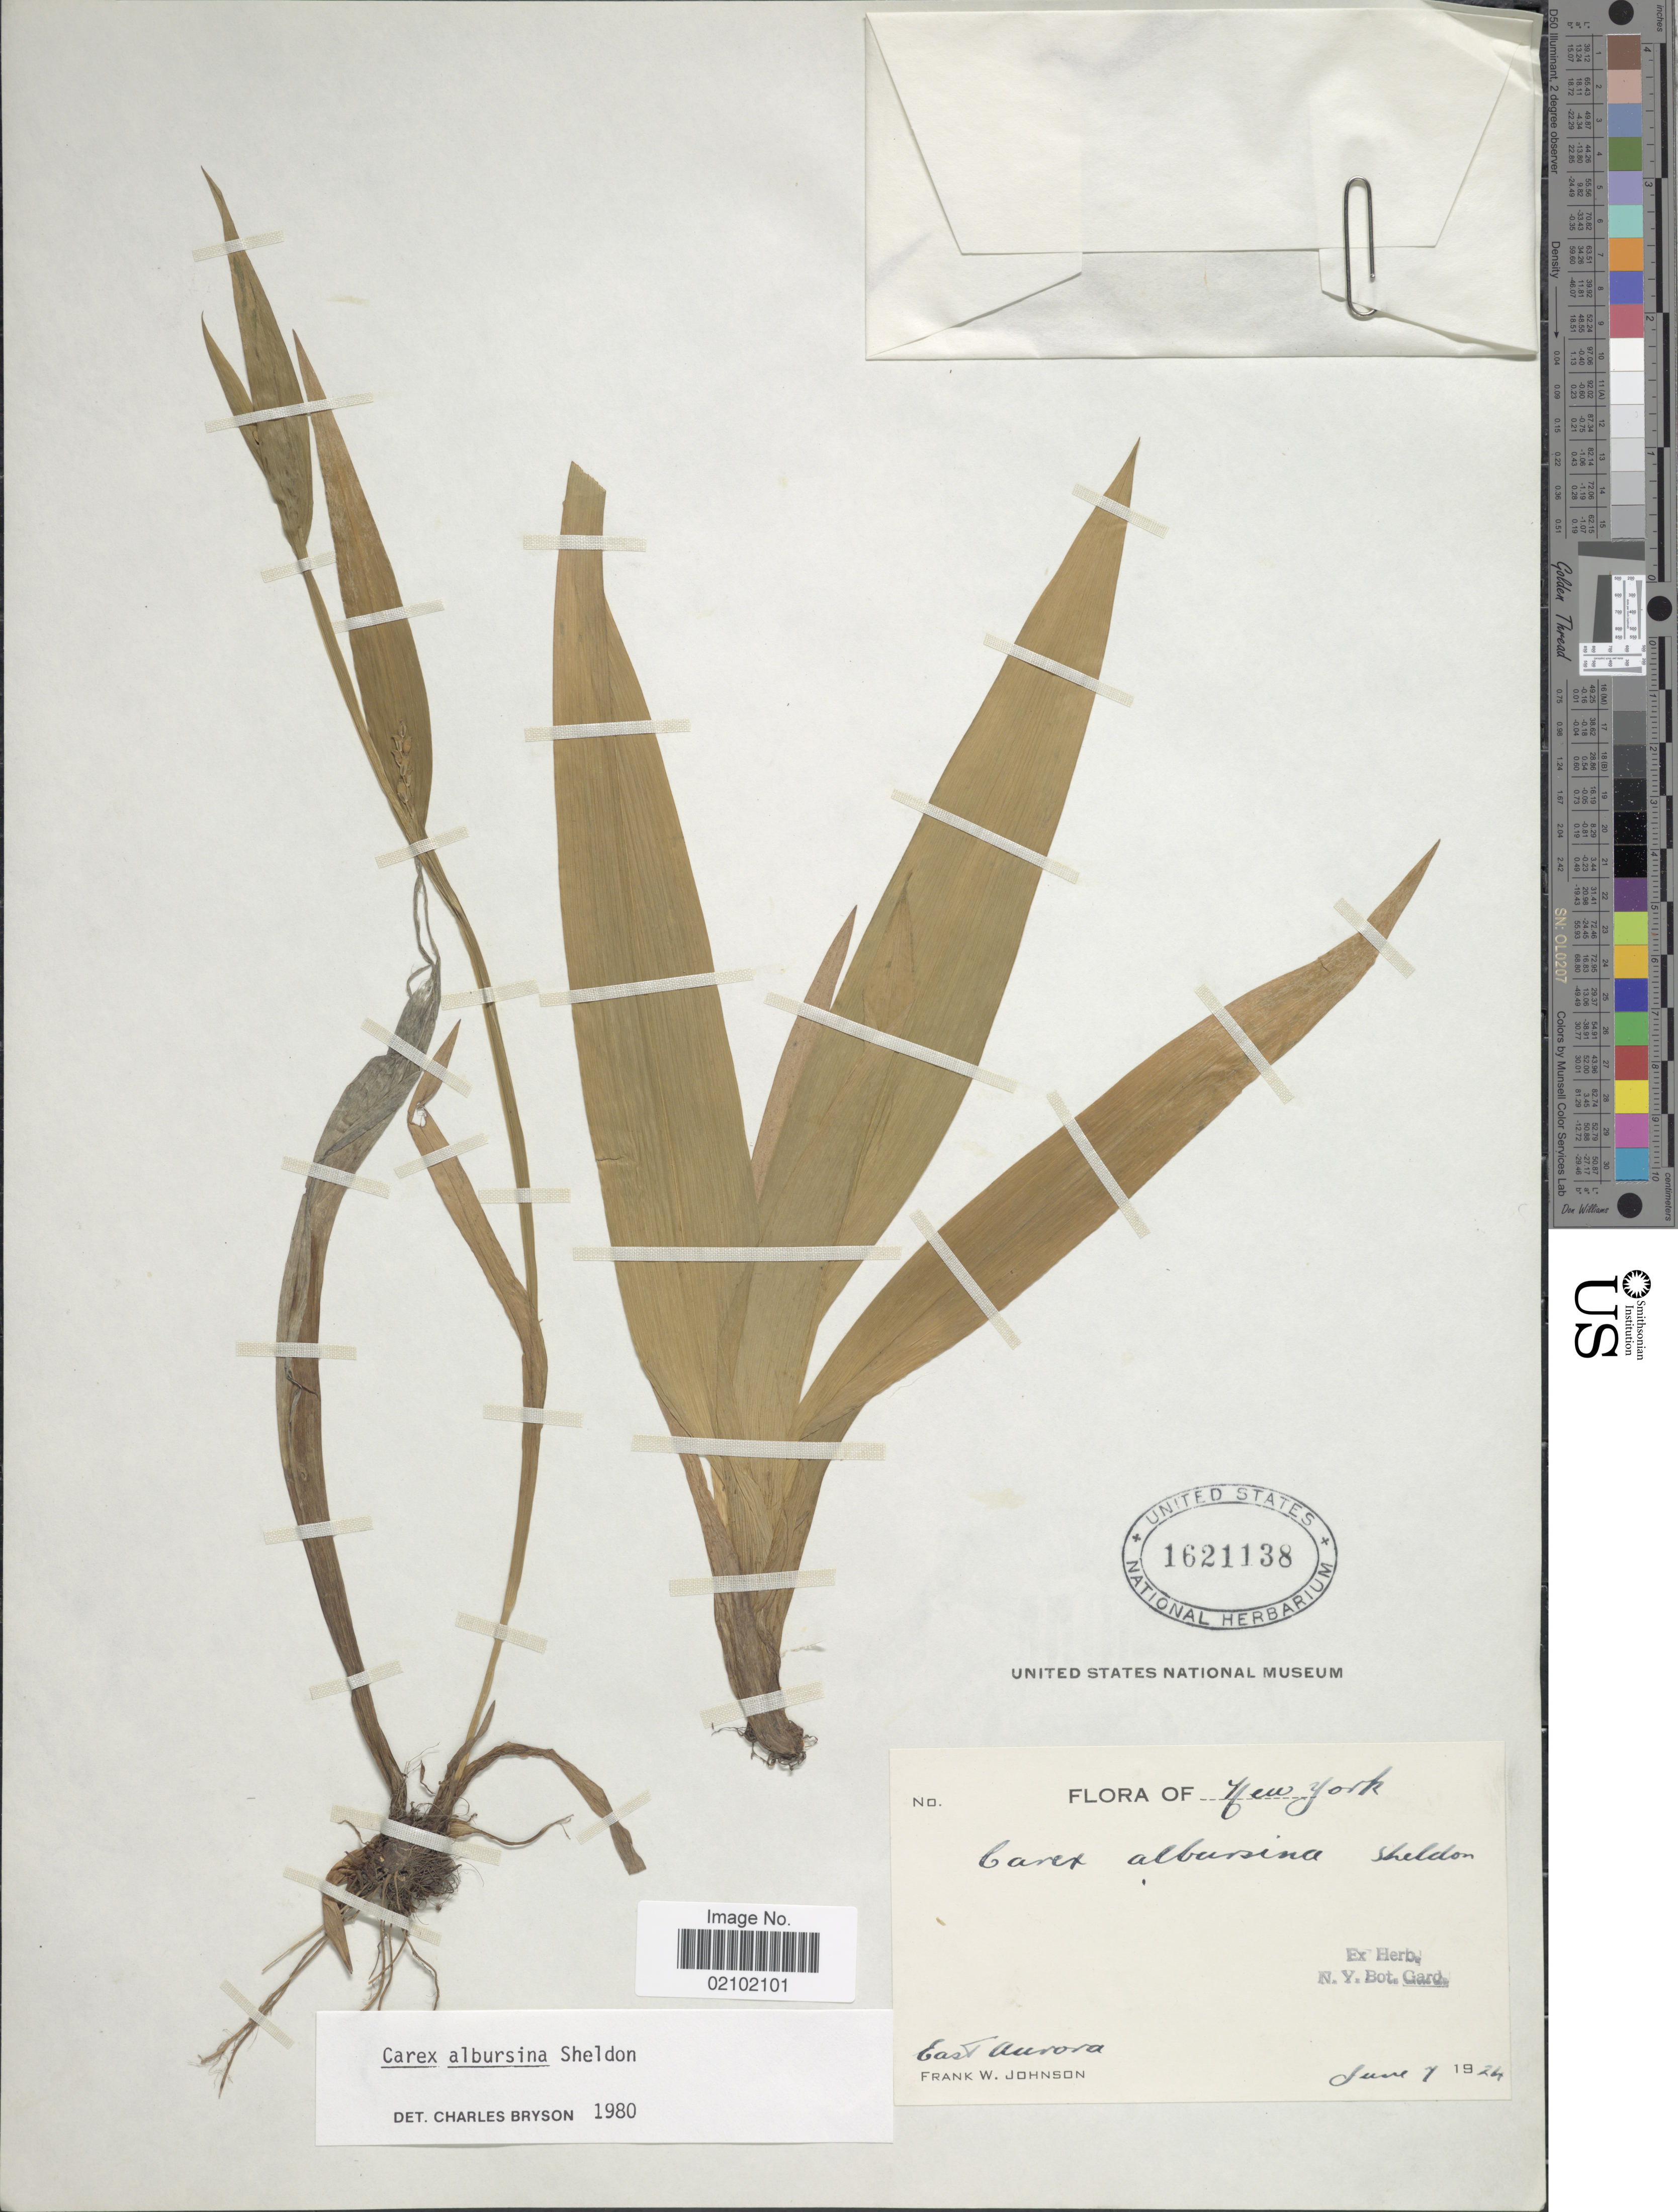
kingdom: Plantae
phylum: Tracheophyta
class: Liliopsida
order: Poales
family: Cyperaceae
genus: Carex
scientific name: Carex albursina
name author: E. Sheld.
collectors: F. W. Johnson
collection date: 1924-06-07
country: United States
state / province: New York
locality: East Aurora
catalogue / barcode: US 1621138